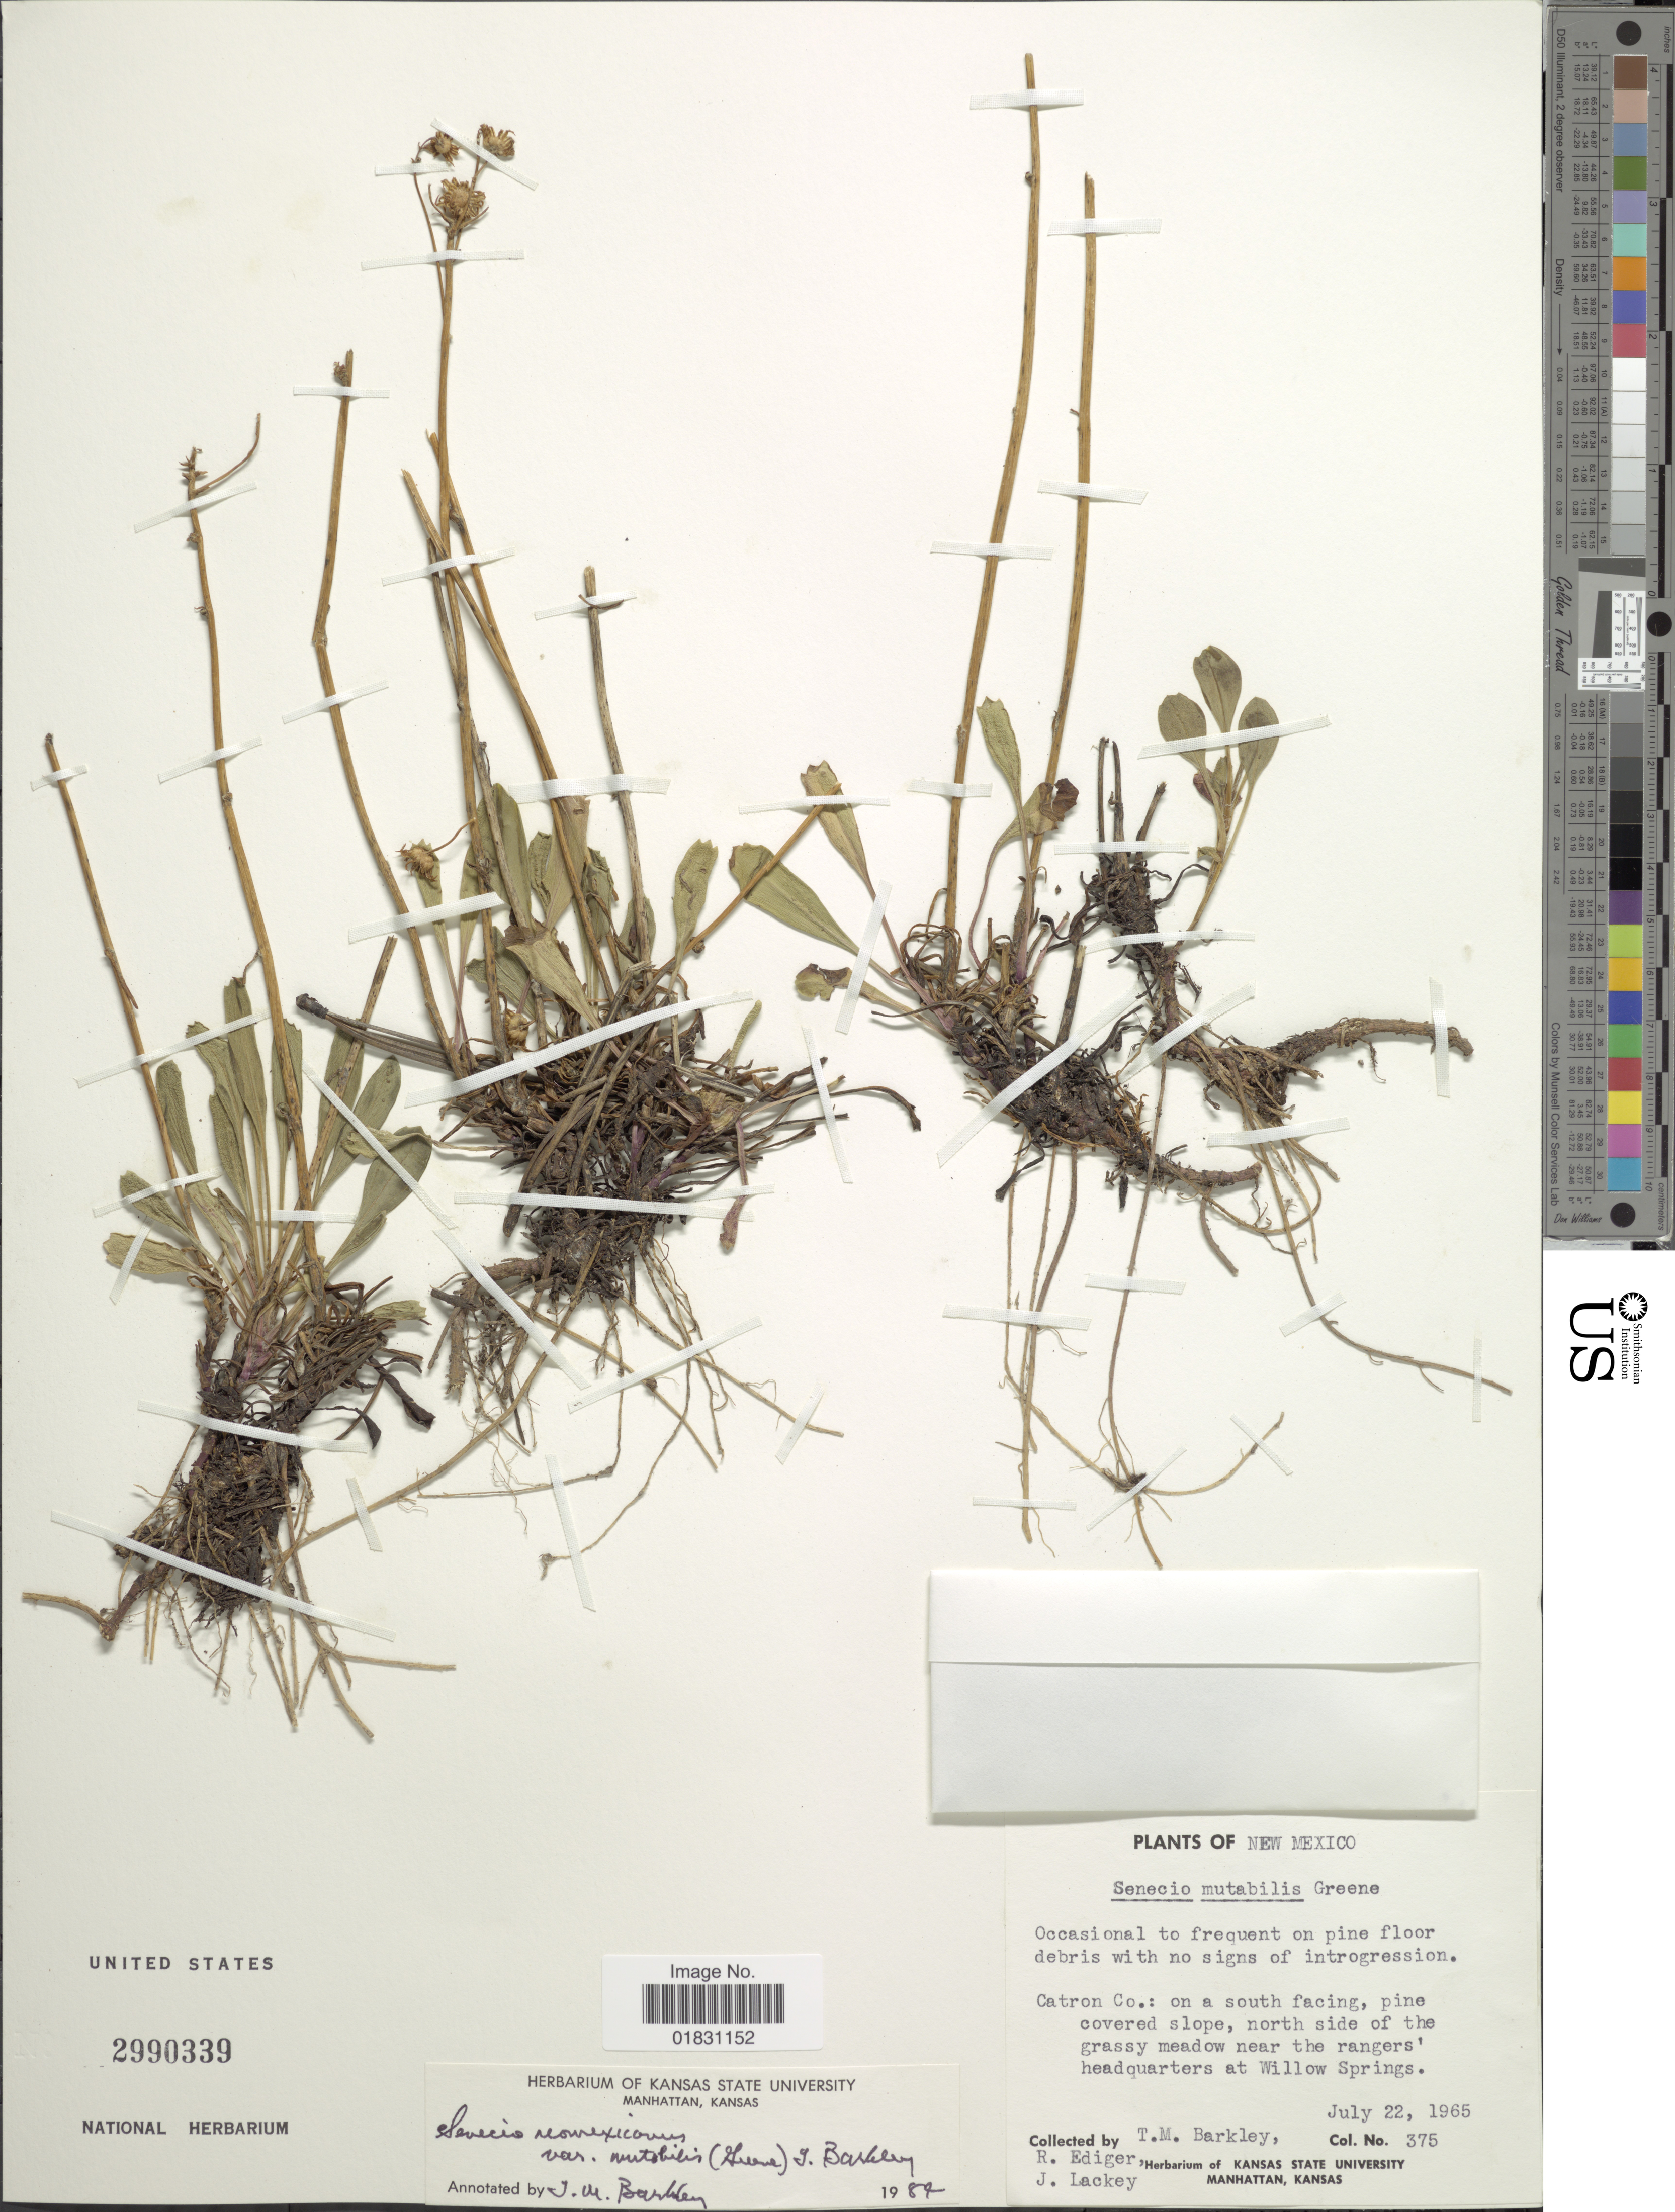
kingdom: Plantae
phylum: Tracheophyta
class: Magnoliopsida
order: Asterales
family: Asteraceae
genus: Packera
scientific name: Packera neomexicana var. mutabilis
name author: (Greene) W.A. Weber & Á. Löve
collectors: T. M. Barkley, R. I. Ediger & J. Lackey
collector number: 375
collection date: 1965-07-22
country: United States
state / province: New Mexico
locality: Catron Co.: on a south facing, pine covered slope, north side of the grassy meadow near the rangers headquarters at Willow Springs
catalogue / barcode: US 2990339